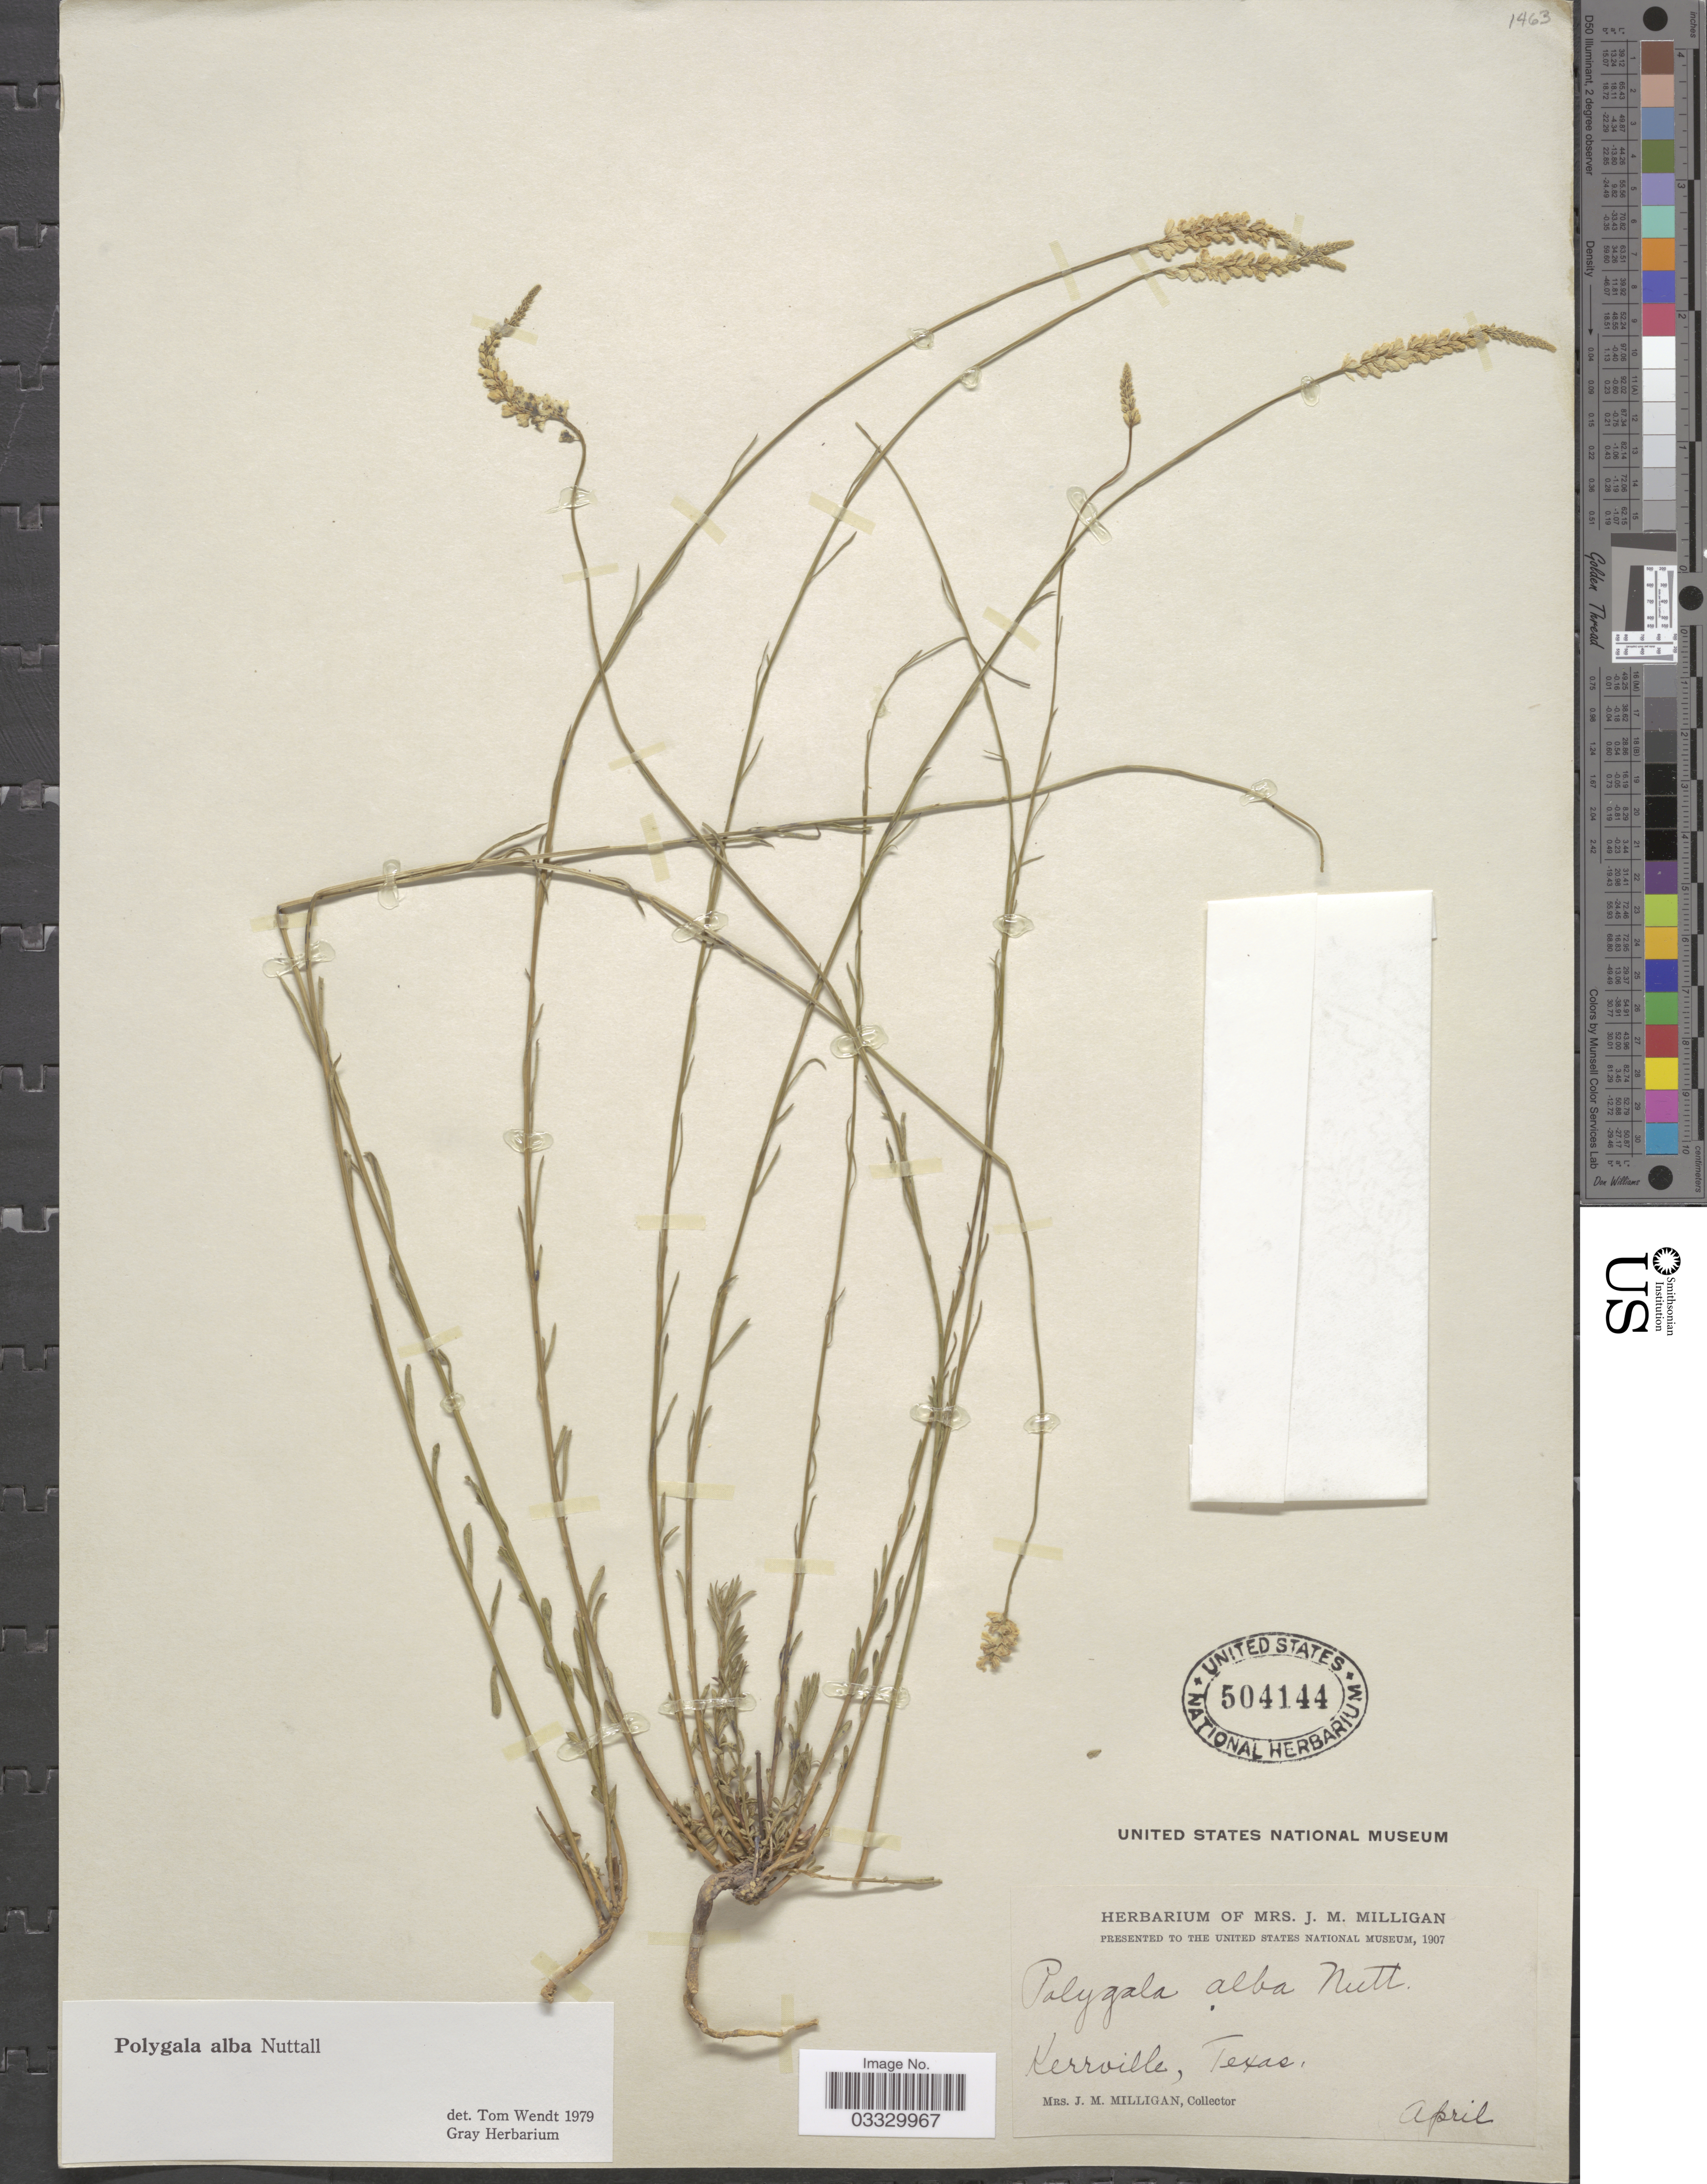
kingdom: Plantae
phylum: Tracheophyta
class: Magnoliopsida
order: Fabales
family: Polygalaceae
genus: Polygala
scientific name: Polygala alba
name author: Nutt.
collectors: J. Milligan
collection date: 1907-04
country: United States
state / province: Texas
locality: Kerrville.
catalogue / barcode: US 504144